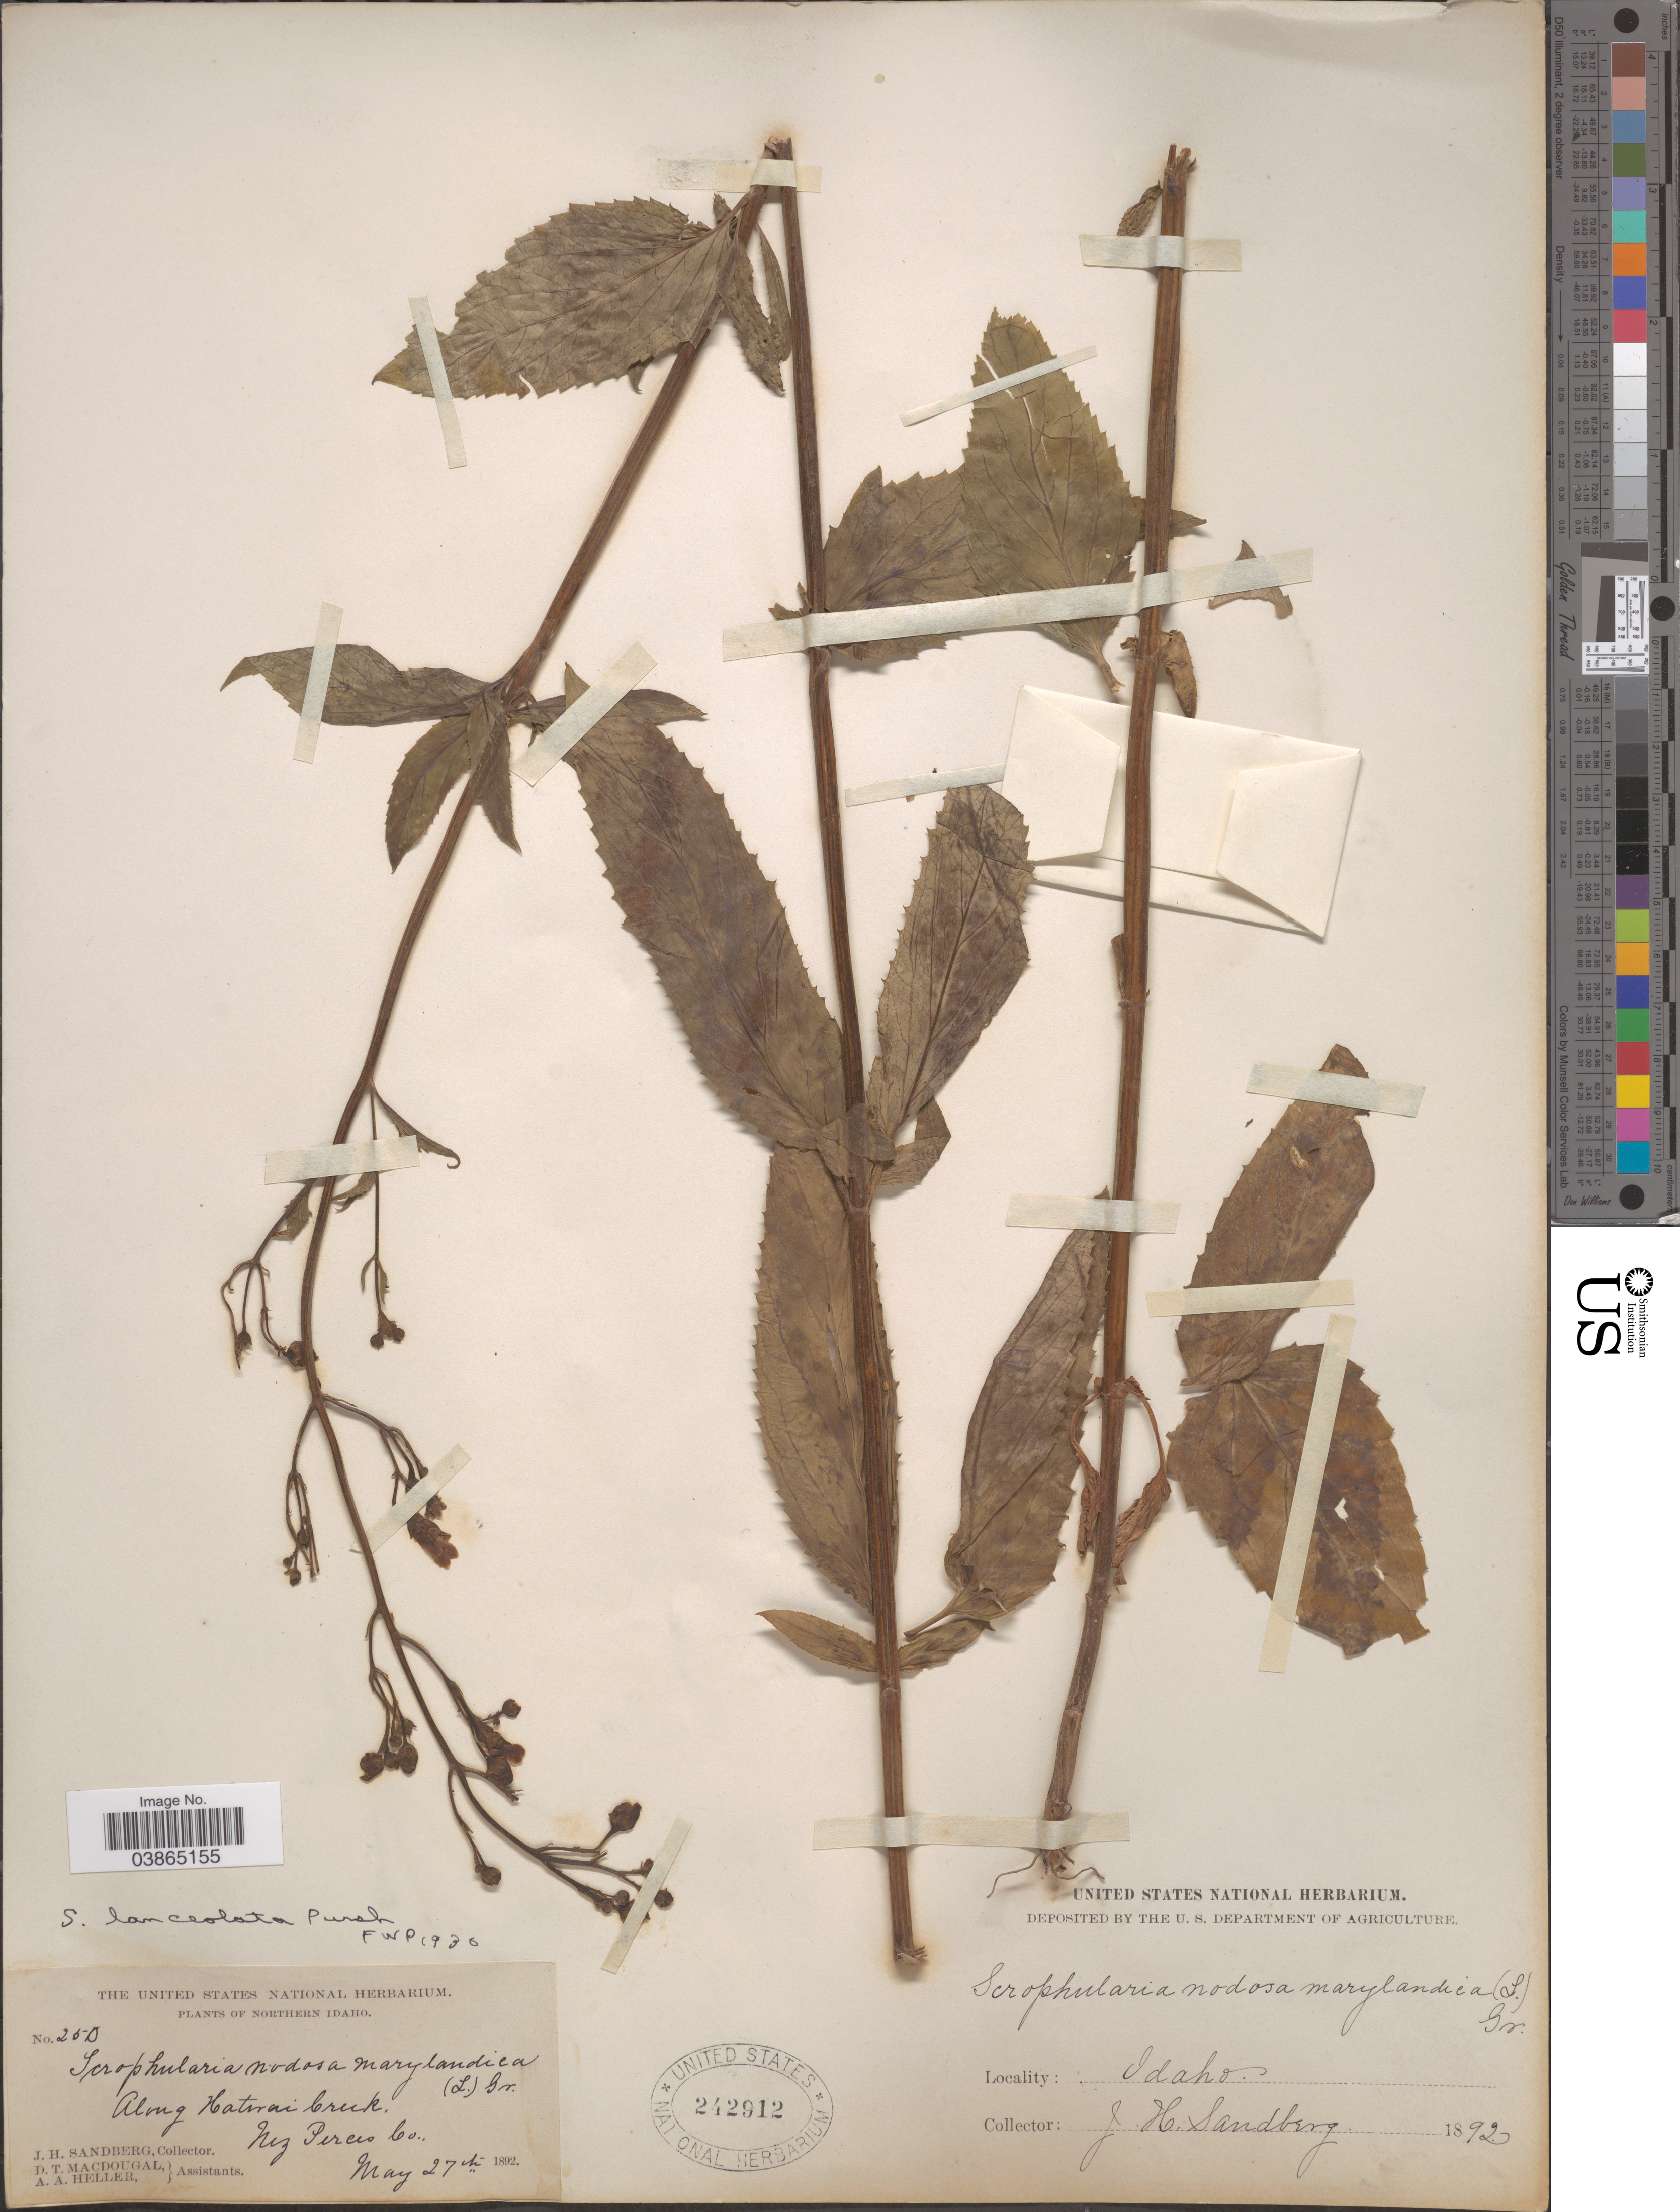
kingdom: Plantae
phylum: Tracheophyta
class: Magnoliopsida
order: Lamiales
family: Scrophulariaceae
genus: Scrophularia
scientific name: Scrophularia lanceolata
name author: Pursh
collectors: J. H. Sandberg, D. T. MacDougal & A. A. Heller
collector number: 250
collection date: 1892-05-27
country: United States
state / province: Idaho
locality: Northern Idaho. Along Hatwai Creek. Nez Perces Co.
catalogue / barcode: US 242912